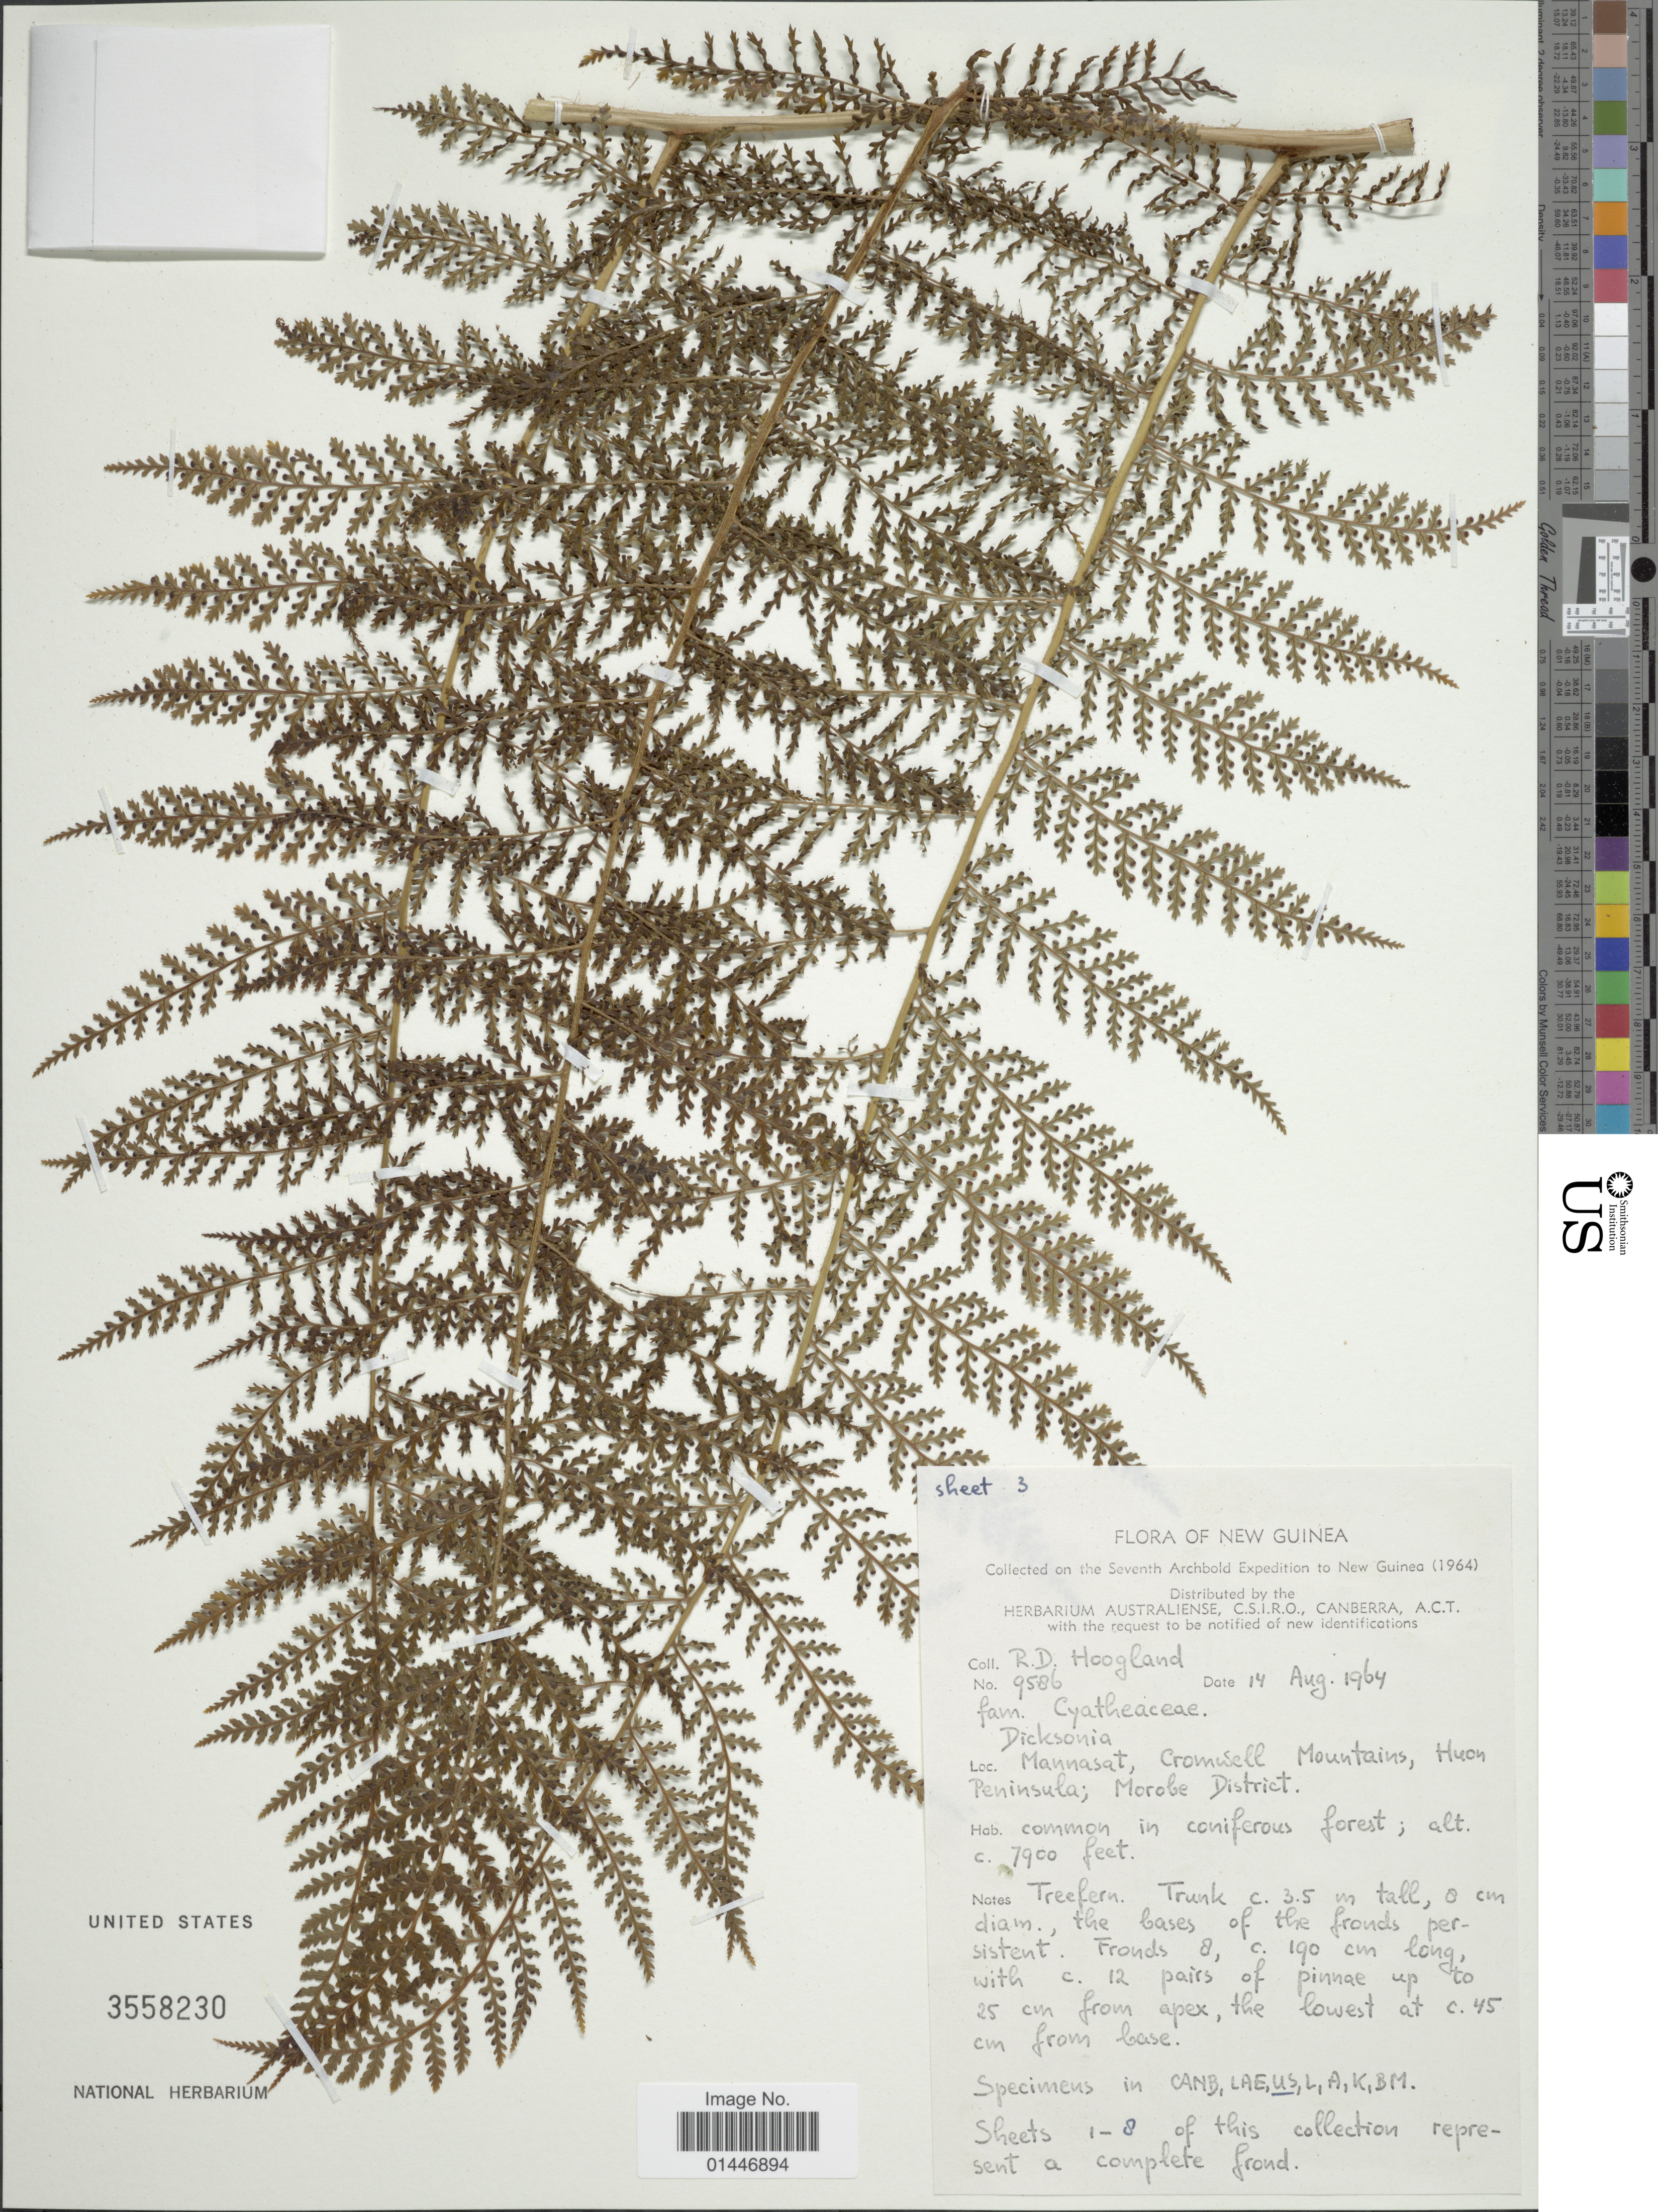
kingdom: Plantae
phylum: Tracheophyta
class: Polypodiopsida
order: Cyatheales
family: Dicksoniaceae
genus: Dicksonia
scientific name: Dicksonia lanigera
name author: Holttum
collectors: R. D. Hoogland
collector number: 9586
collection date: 1964-08-14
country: Papua New Guinea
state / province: Morobe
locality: New Guinea, Mannasat, Cromwell Mountains, Huon Peninsula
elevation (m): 2408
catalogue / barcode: US 3558230